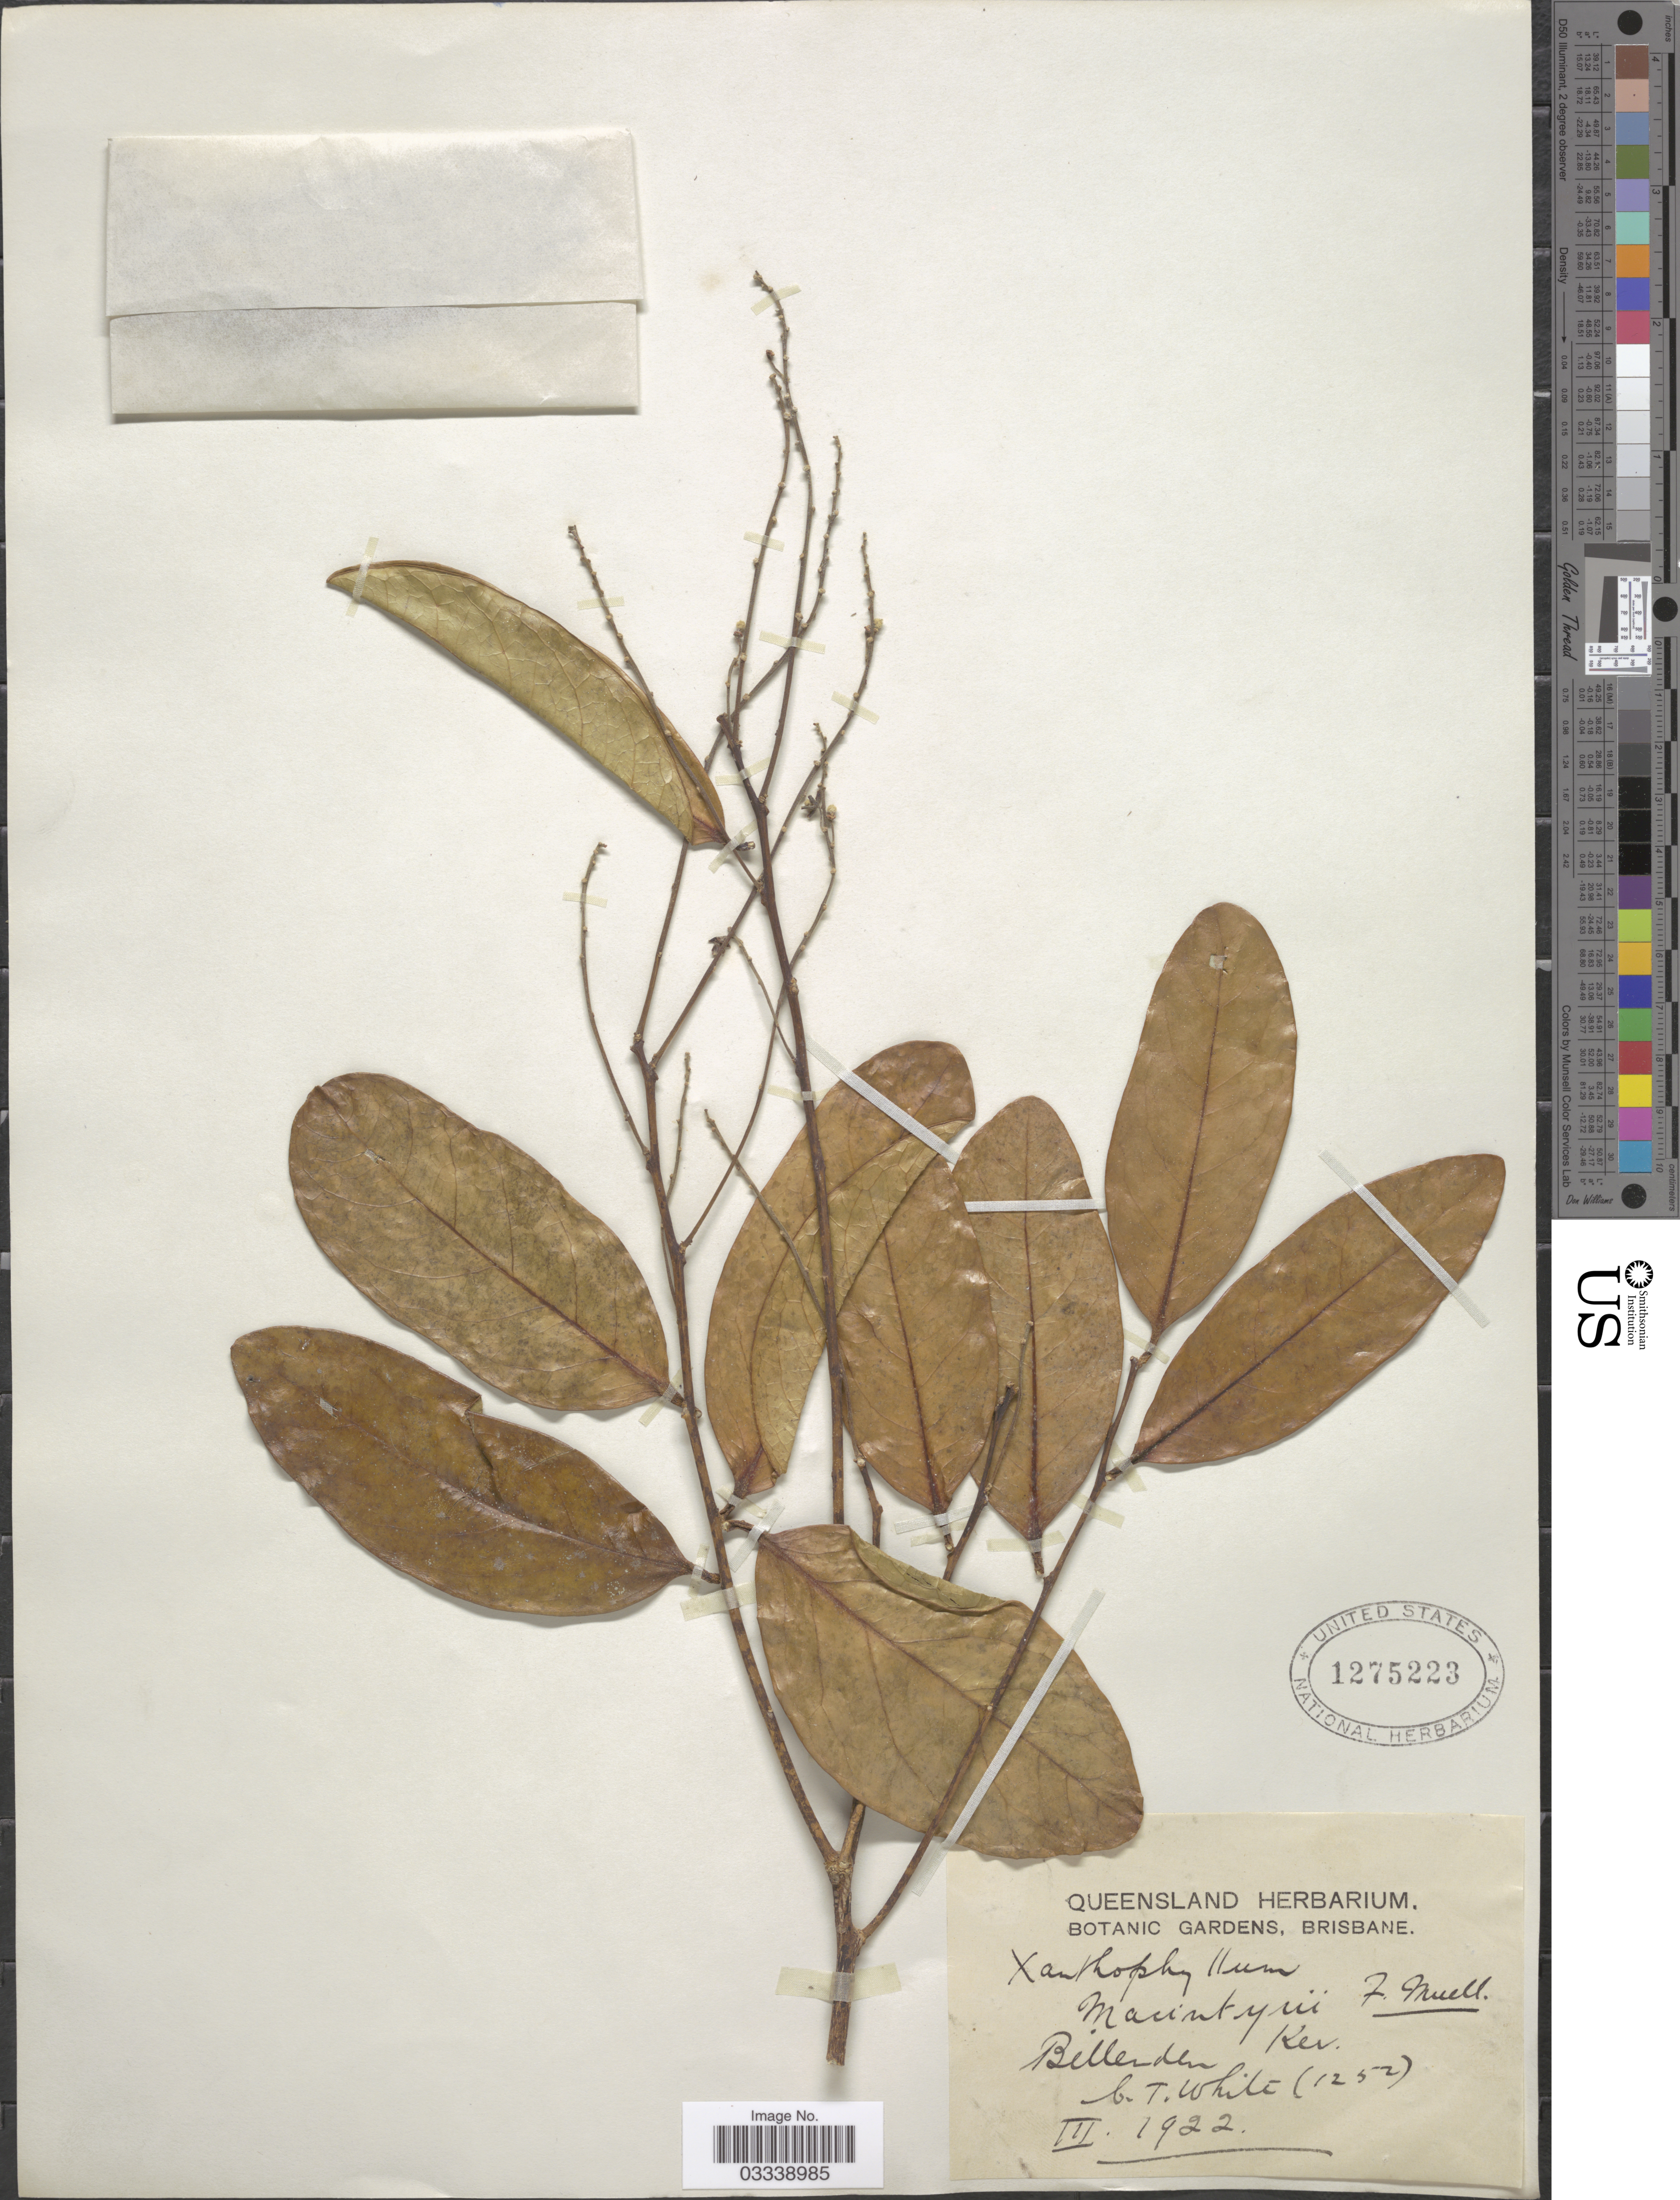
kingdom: Plantae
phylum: Tracheophyta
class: Magnoliopsida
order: Fabales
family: Polygalaceae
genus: Xanthophyllum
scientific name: Xanthophyllum macintyrii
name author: F. Muell.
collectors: C. T. White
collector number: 1252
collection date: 1922-03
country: Australia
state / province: Queensland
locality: Bellenden ker.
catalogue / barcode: US 1275223